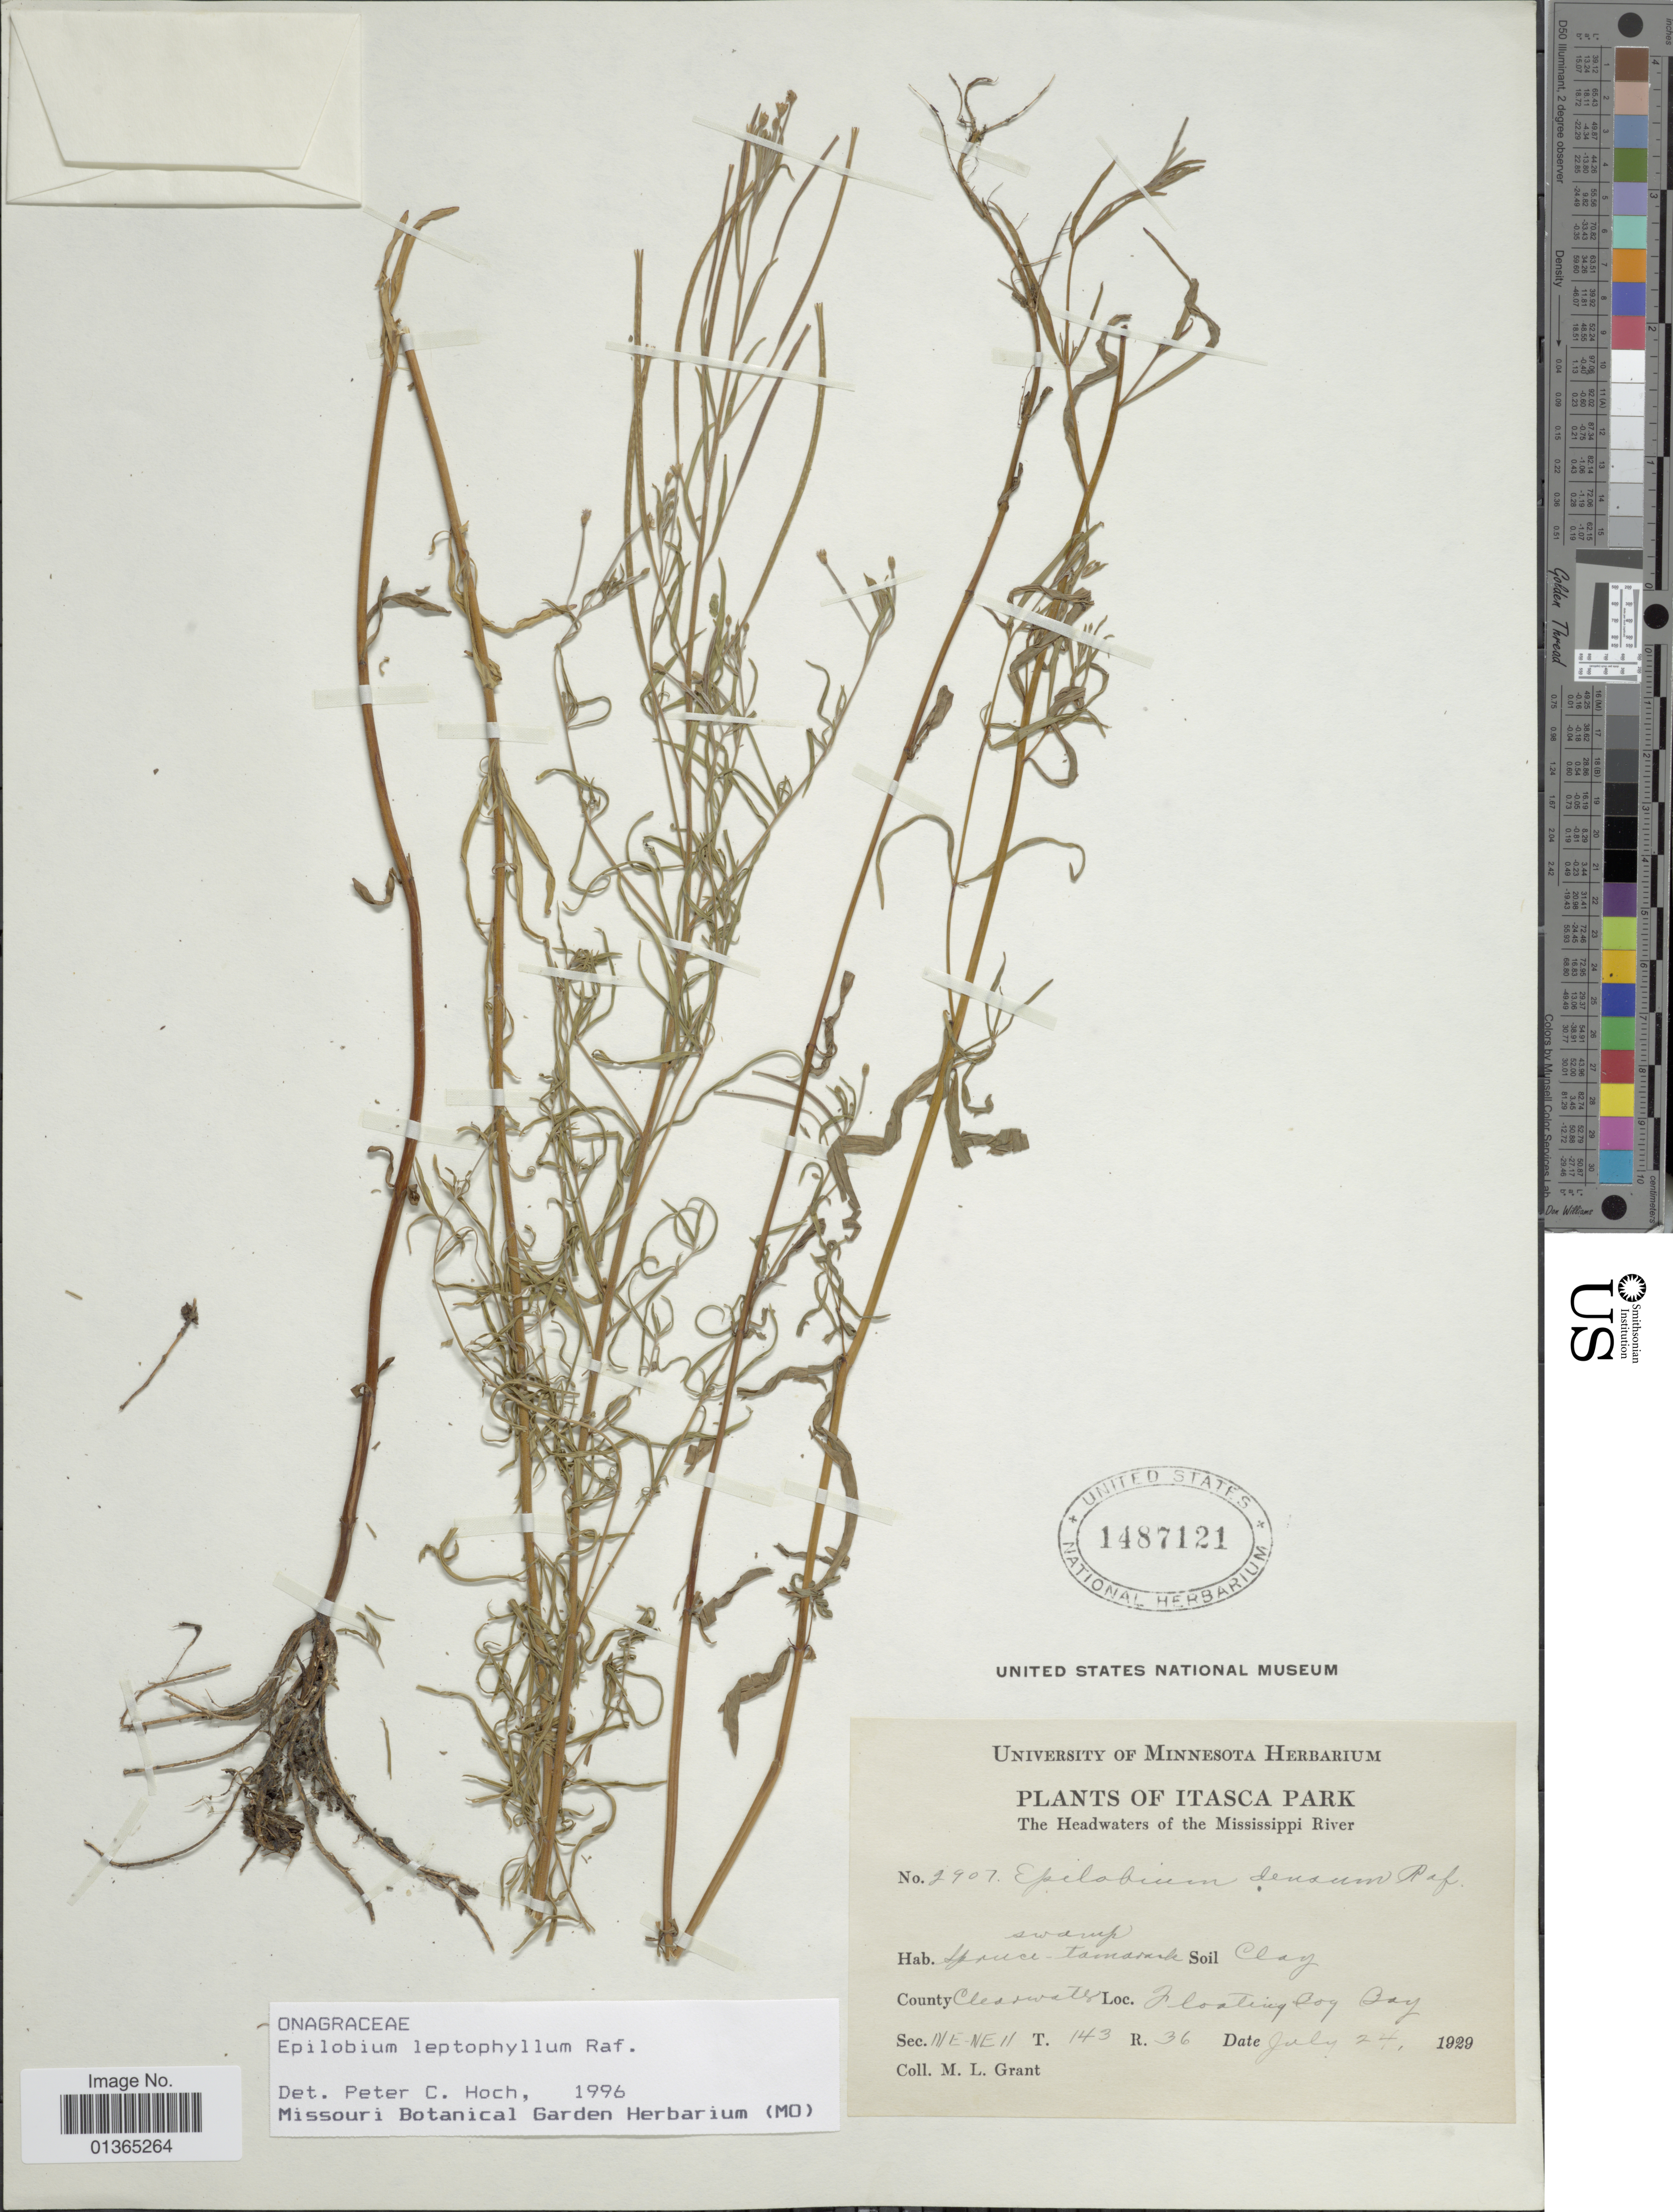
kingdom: Plantae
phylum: Tracheophyta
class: Magnoliopsida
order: Myrtales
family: Onagraceae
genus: Epilobium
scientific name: Epilobium leptophyllum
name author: Raf.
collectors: M. L. Grant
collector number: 2907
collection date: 1929-07-24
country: United States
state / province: Minnesota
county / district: Clearwater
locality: Itasca Park. The Headwaters of the Mississippi River. County Clearwater. Floating Bog Bay. Sec. NE-NE11 T.143 R.36.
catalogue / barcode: US 1487121